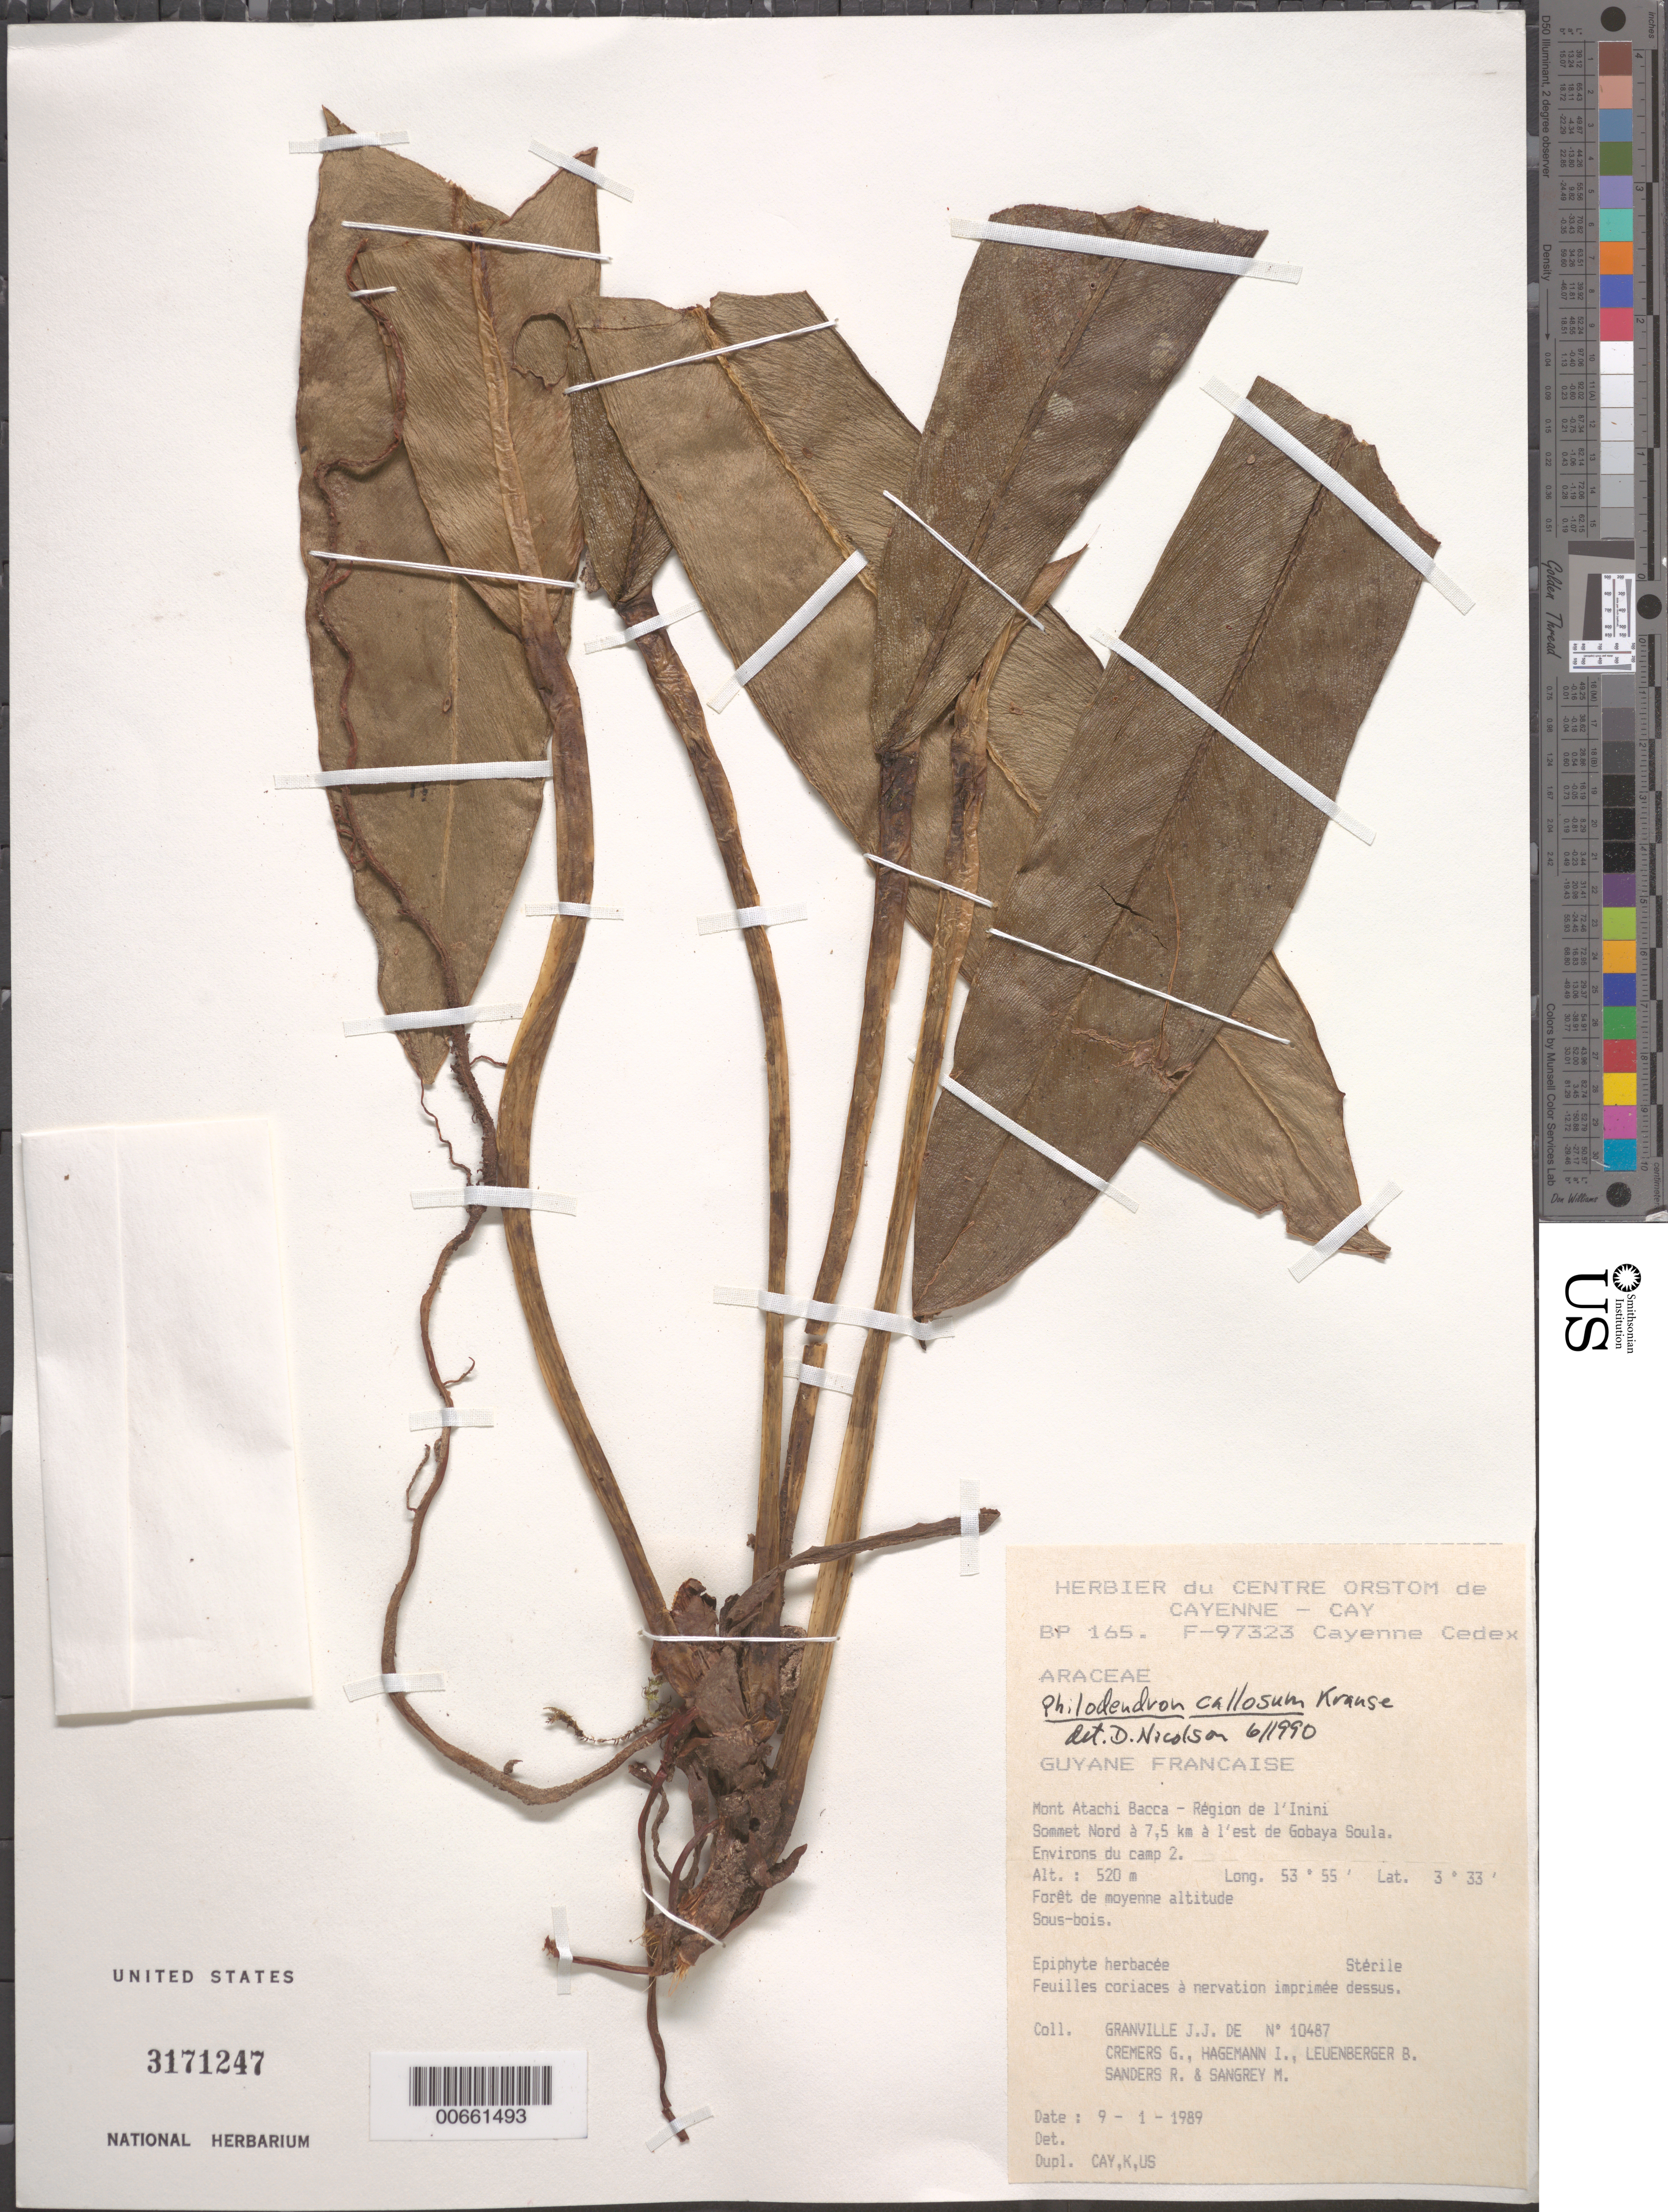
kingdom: Plantae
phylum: Tracheophyta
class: Liliopsida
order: Alismatales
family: Araceae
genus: Philodendron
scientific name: Philodendron callosum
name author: K. Krause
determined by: Nicolson, Dan H.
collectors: J.-J. de Granville, G. Cremers, J. Hagemann, B. E. Leuenberger & M. S. Sangrey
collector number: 10487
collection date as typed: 9-Jan-89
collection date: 1989-01-09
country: French Guiana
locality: Mont Atachi Bacca, région de l'Inini. Sommet nord, a 7.5 km a l'est de Gobaya Soula. Env. du camp 2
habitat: Middle altitude forest, underbrush;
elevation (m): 520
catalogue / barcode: US 3171247